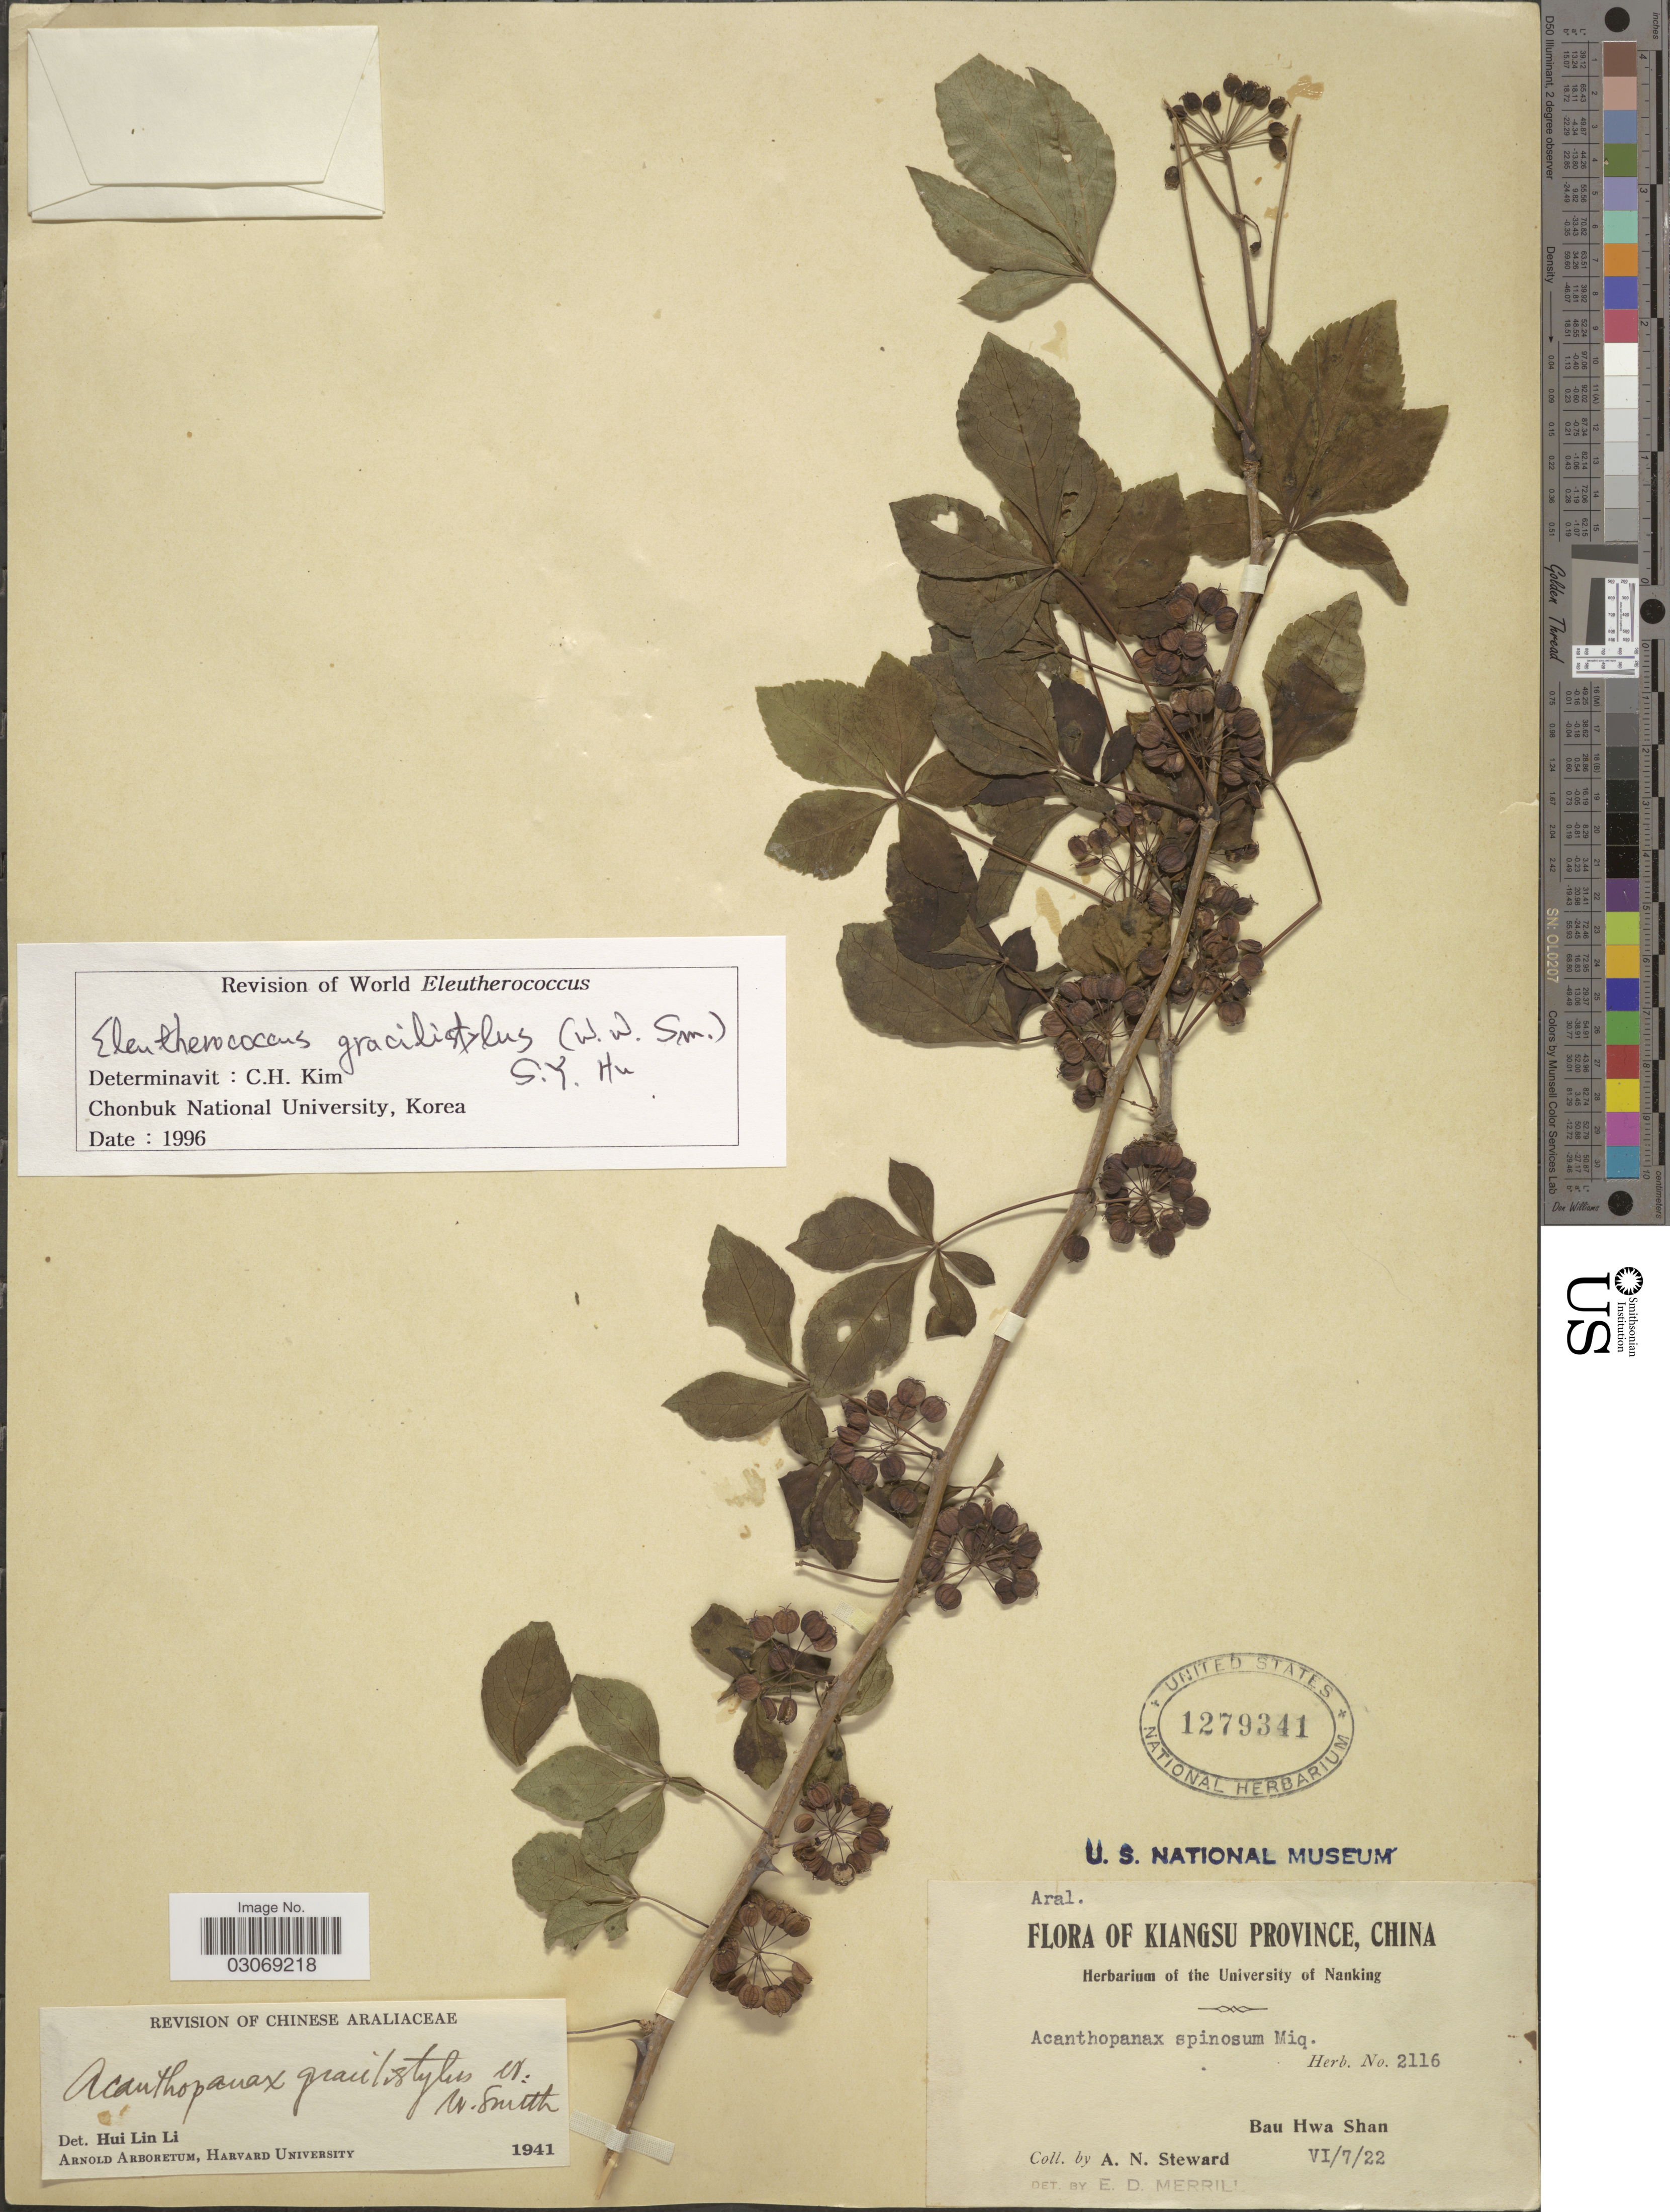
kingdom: Plantae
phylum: Tracheophyta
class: Magnoliopsida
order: Apiales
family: Araliaceae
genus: Eleutherococcus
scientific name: Eleutherococcus gracilistylus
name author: (W.W. Sm.) S.Y. Hu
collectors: A. N. Steward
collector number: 2116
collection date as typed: Transcribed d/m/y: 7/6/22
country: China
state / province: Jiangsu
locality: Kiangsu Province. Bau Hwa Shan.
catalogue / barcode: US 1279341